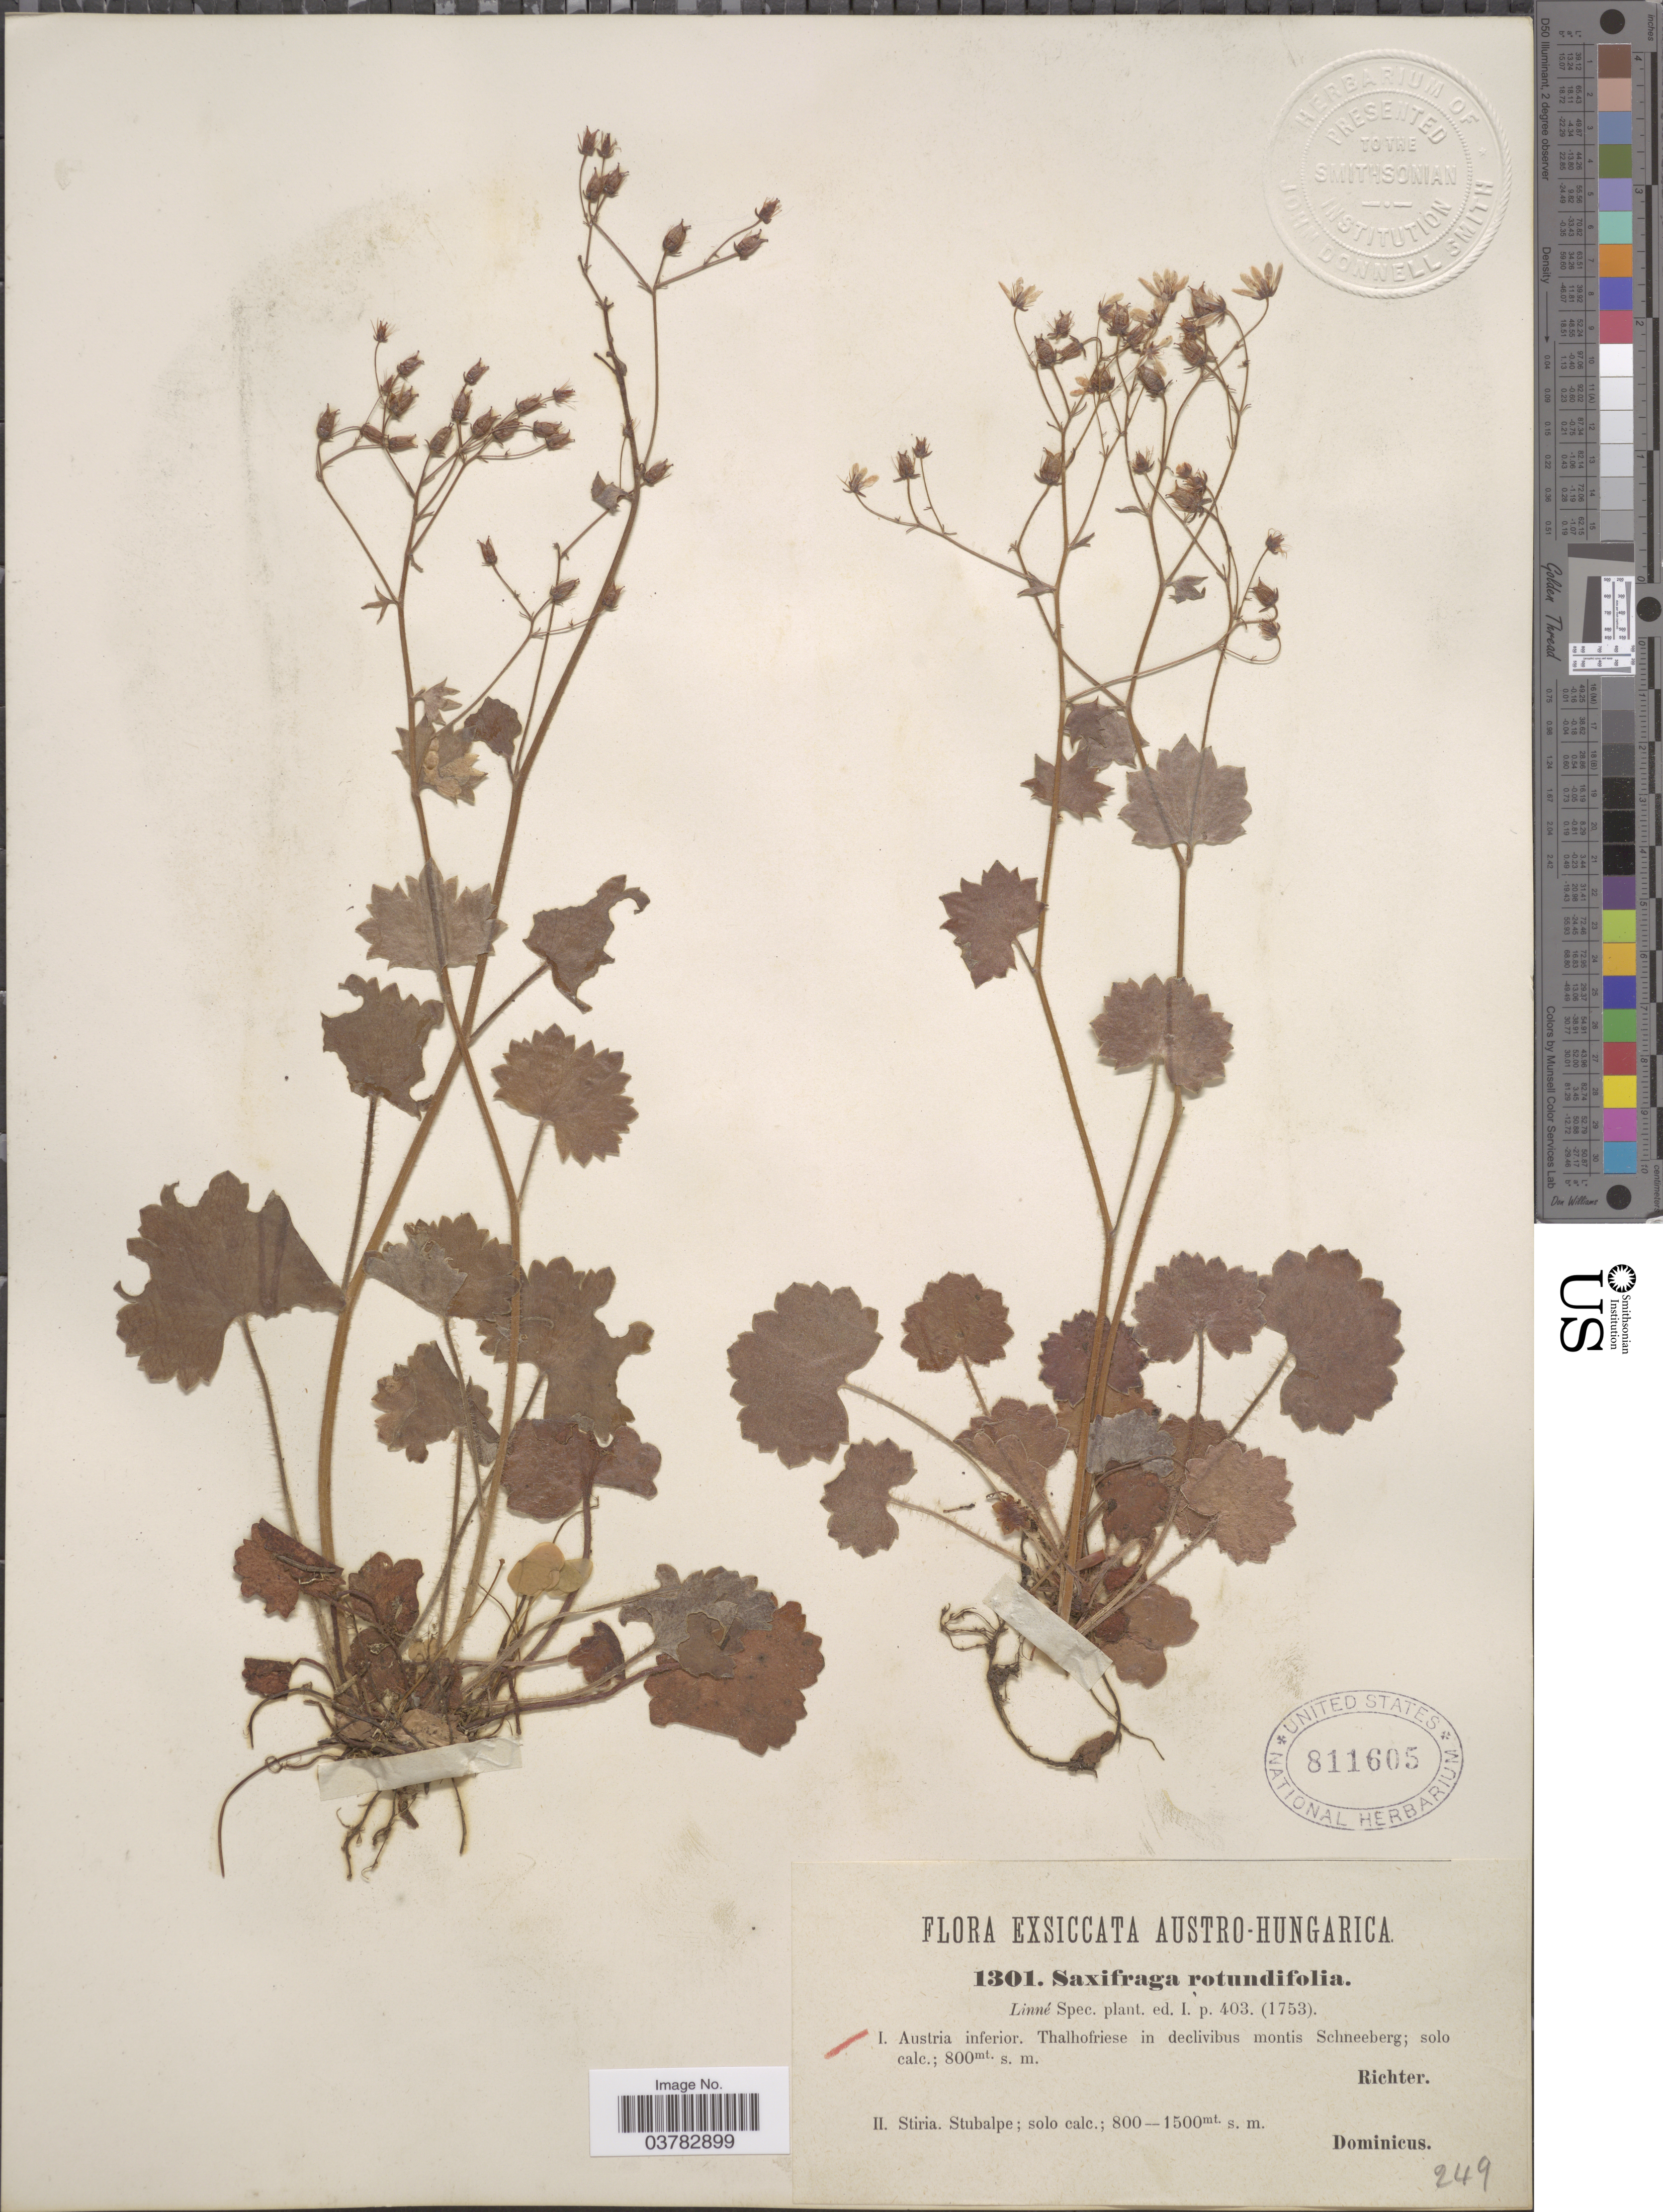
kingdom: Plantae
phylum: Tracheophyta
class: Magnoliopsida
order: Saxifragales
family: Saxifragaceae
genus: Saxifraga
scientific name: Saxifraga rotundifolia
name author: L.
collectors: -- Richter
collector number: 1301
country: Austria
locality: Austria inferior. Thalhofriese in declivibus montis Schneeberg.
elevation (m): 800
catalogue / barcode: US 811605